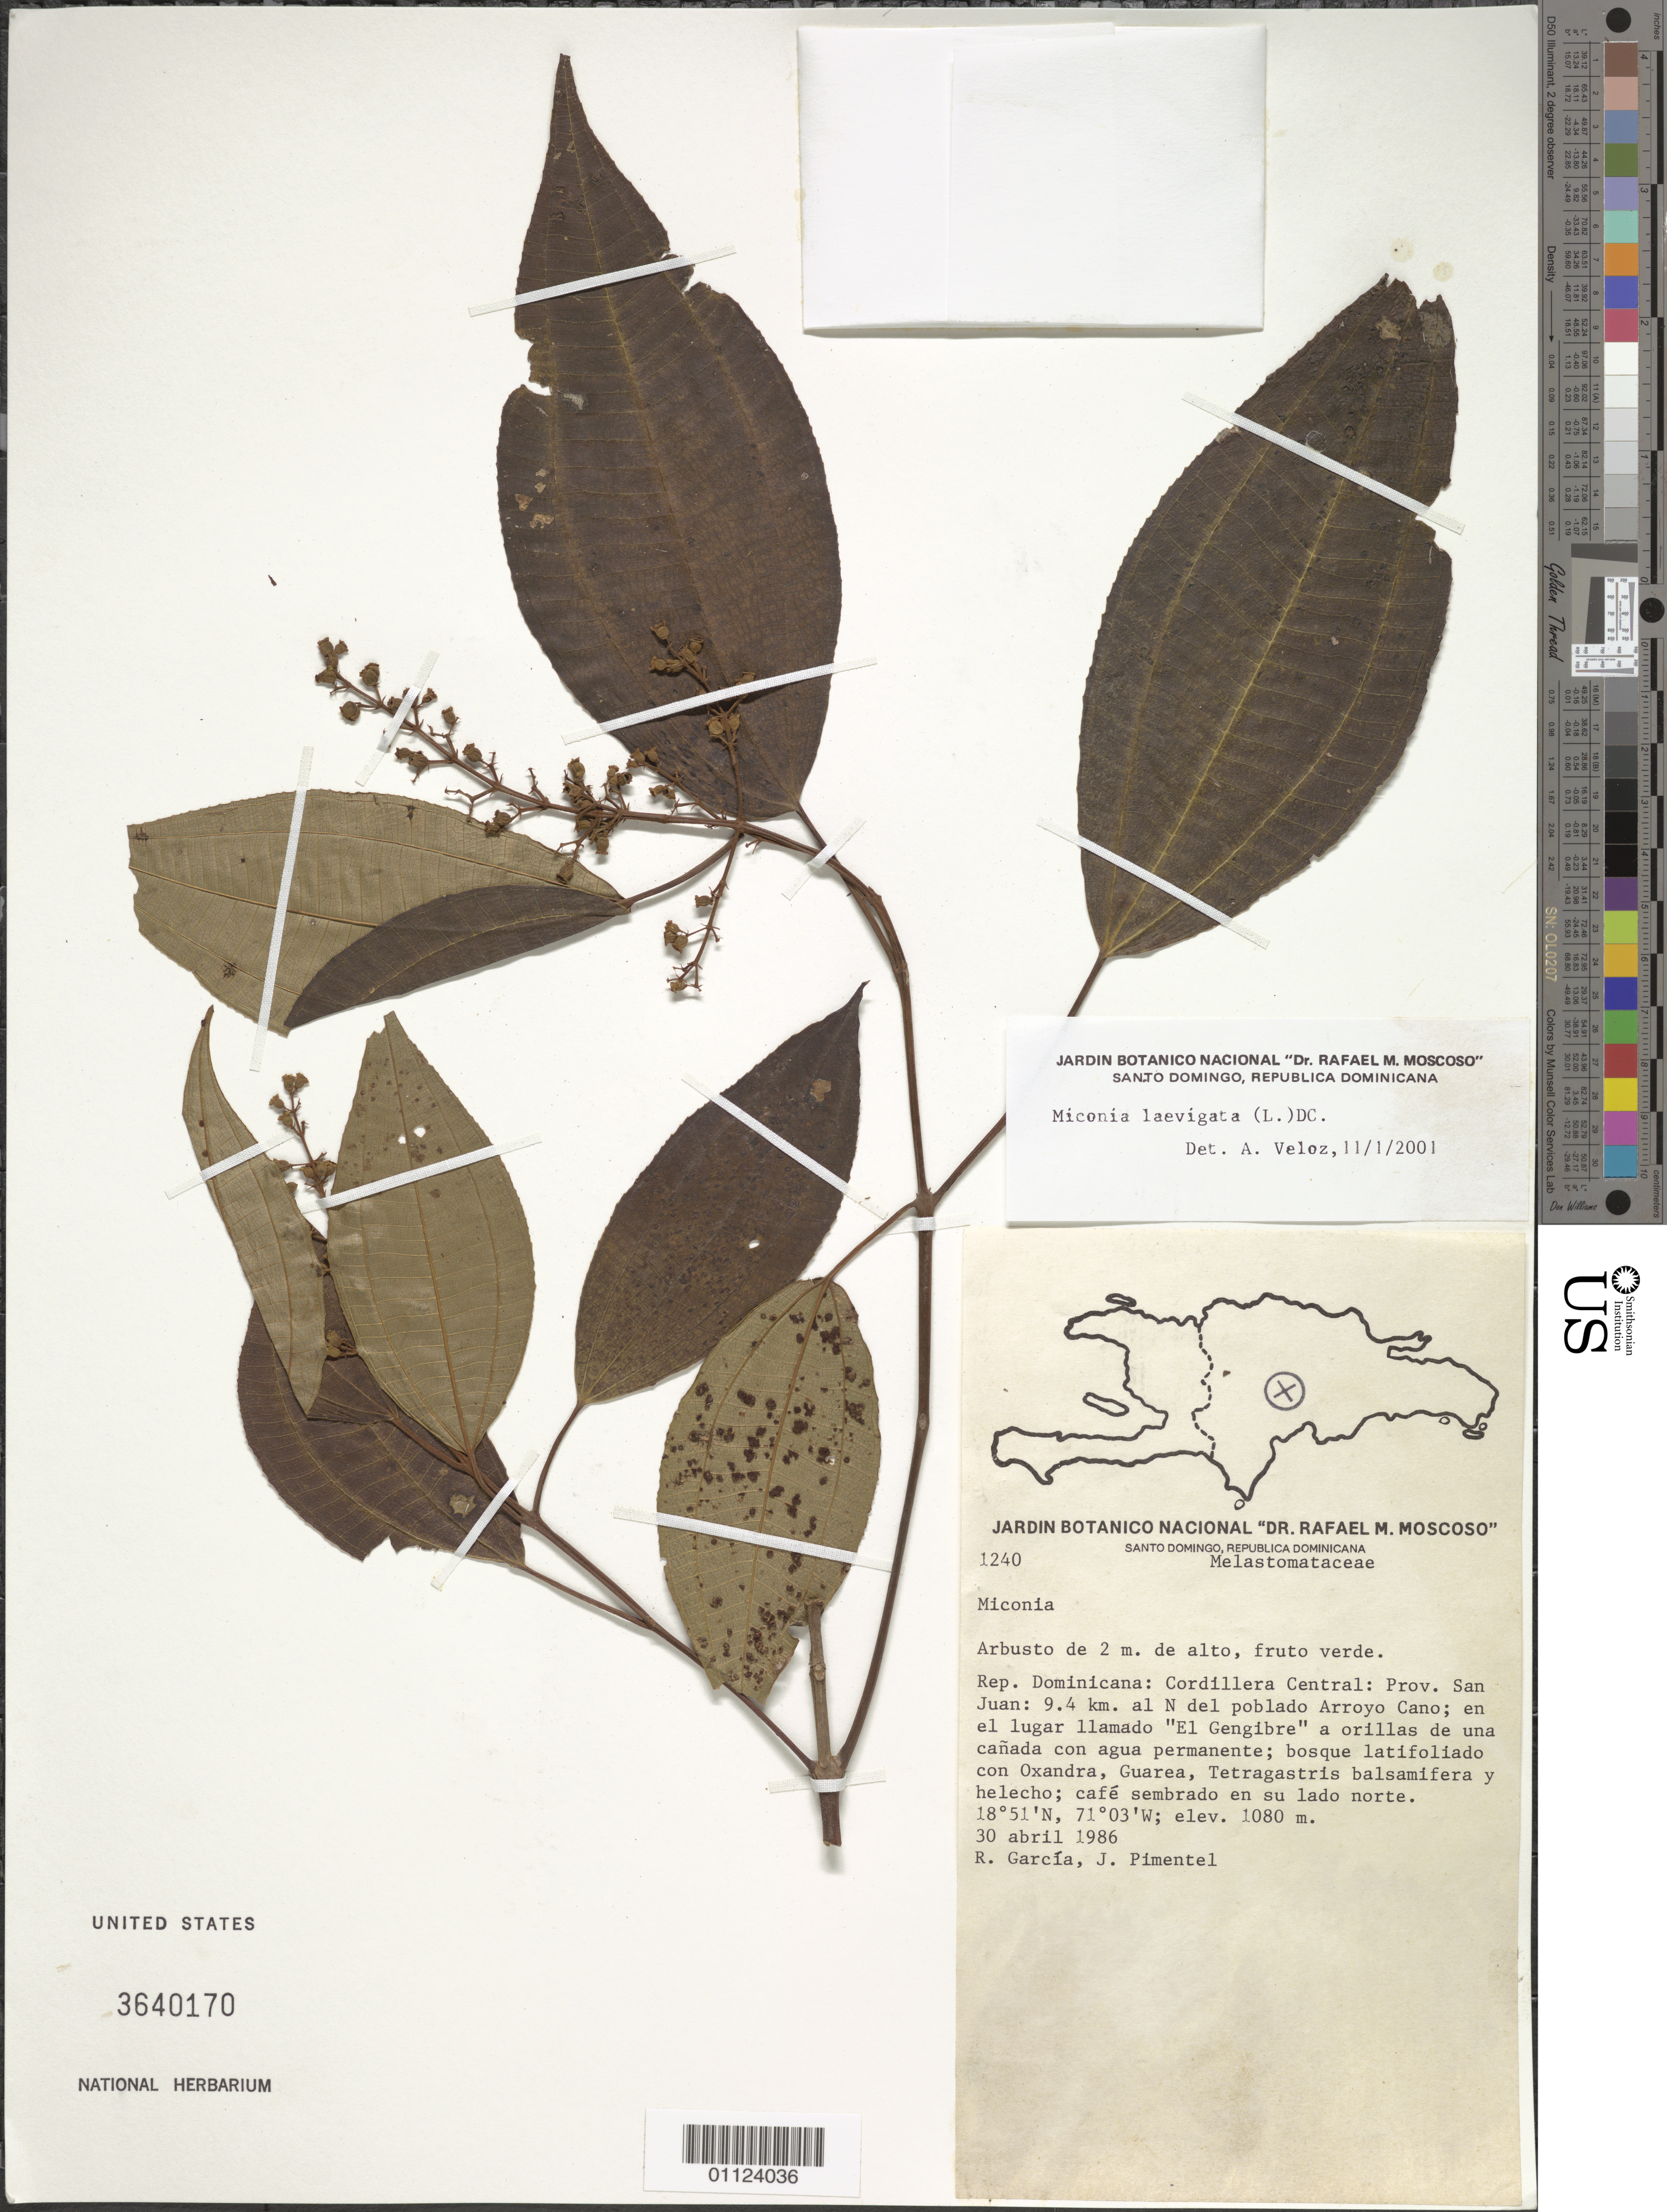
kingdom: Plantae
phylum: Tracheophyta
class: Magnoliopsida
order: Myrtales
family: Melastomataceae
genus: Miconia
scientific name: Miconia laevigata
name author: (L.) D. Don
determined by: Veloz, A.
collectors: R. G. García & J. Pimentel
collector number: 1240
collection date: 1986-04-30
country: Dominican Republic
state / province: San Juan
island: Hispaniola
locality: Cordillera Central, 9.4 km al N del poblado Arroyo Cano, en el lugar llamado "El Gengibre" a orillas de una cañada con agua permanente.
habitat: Bosque latifoliado con Oxandra, Guarea, Tetragastris balsamifera y helecho; café sembrado en su lado norte.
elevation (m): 1080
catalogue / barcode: US 3640170